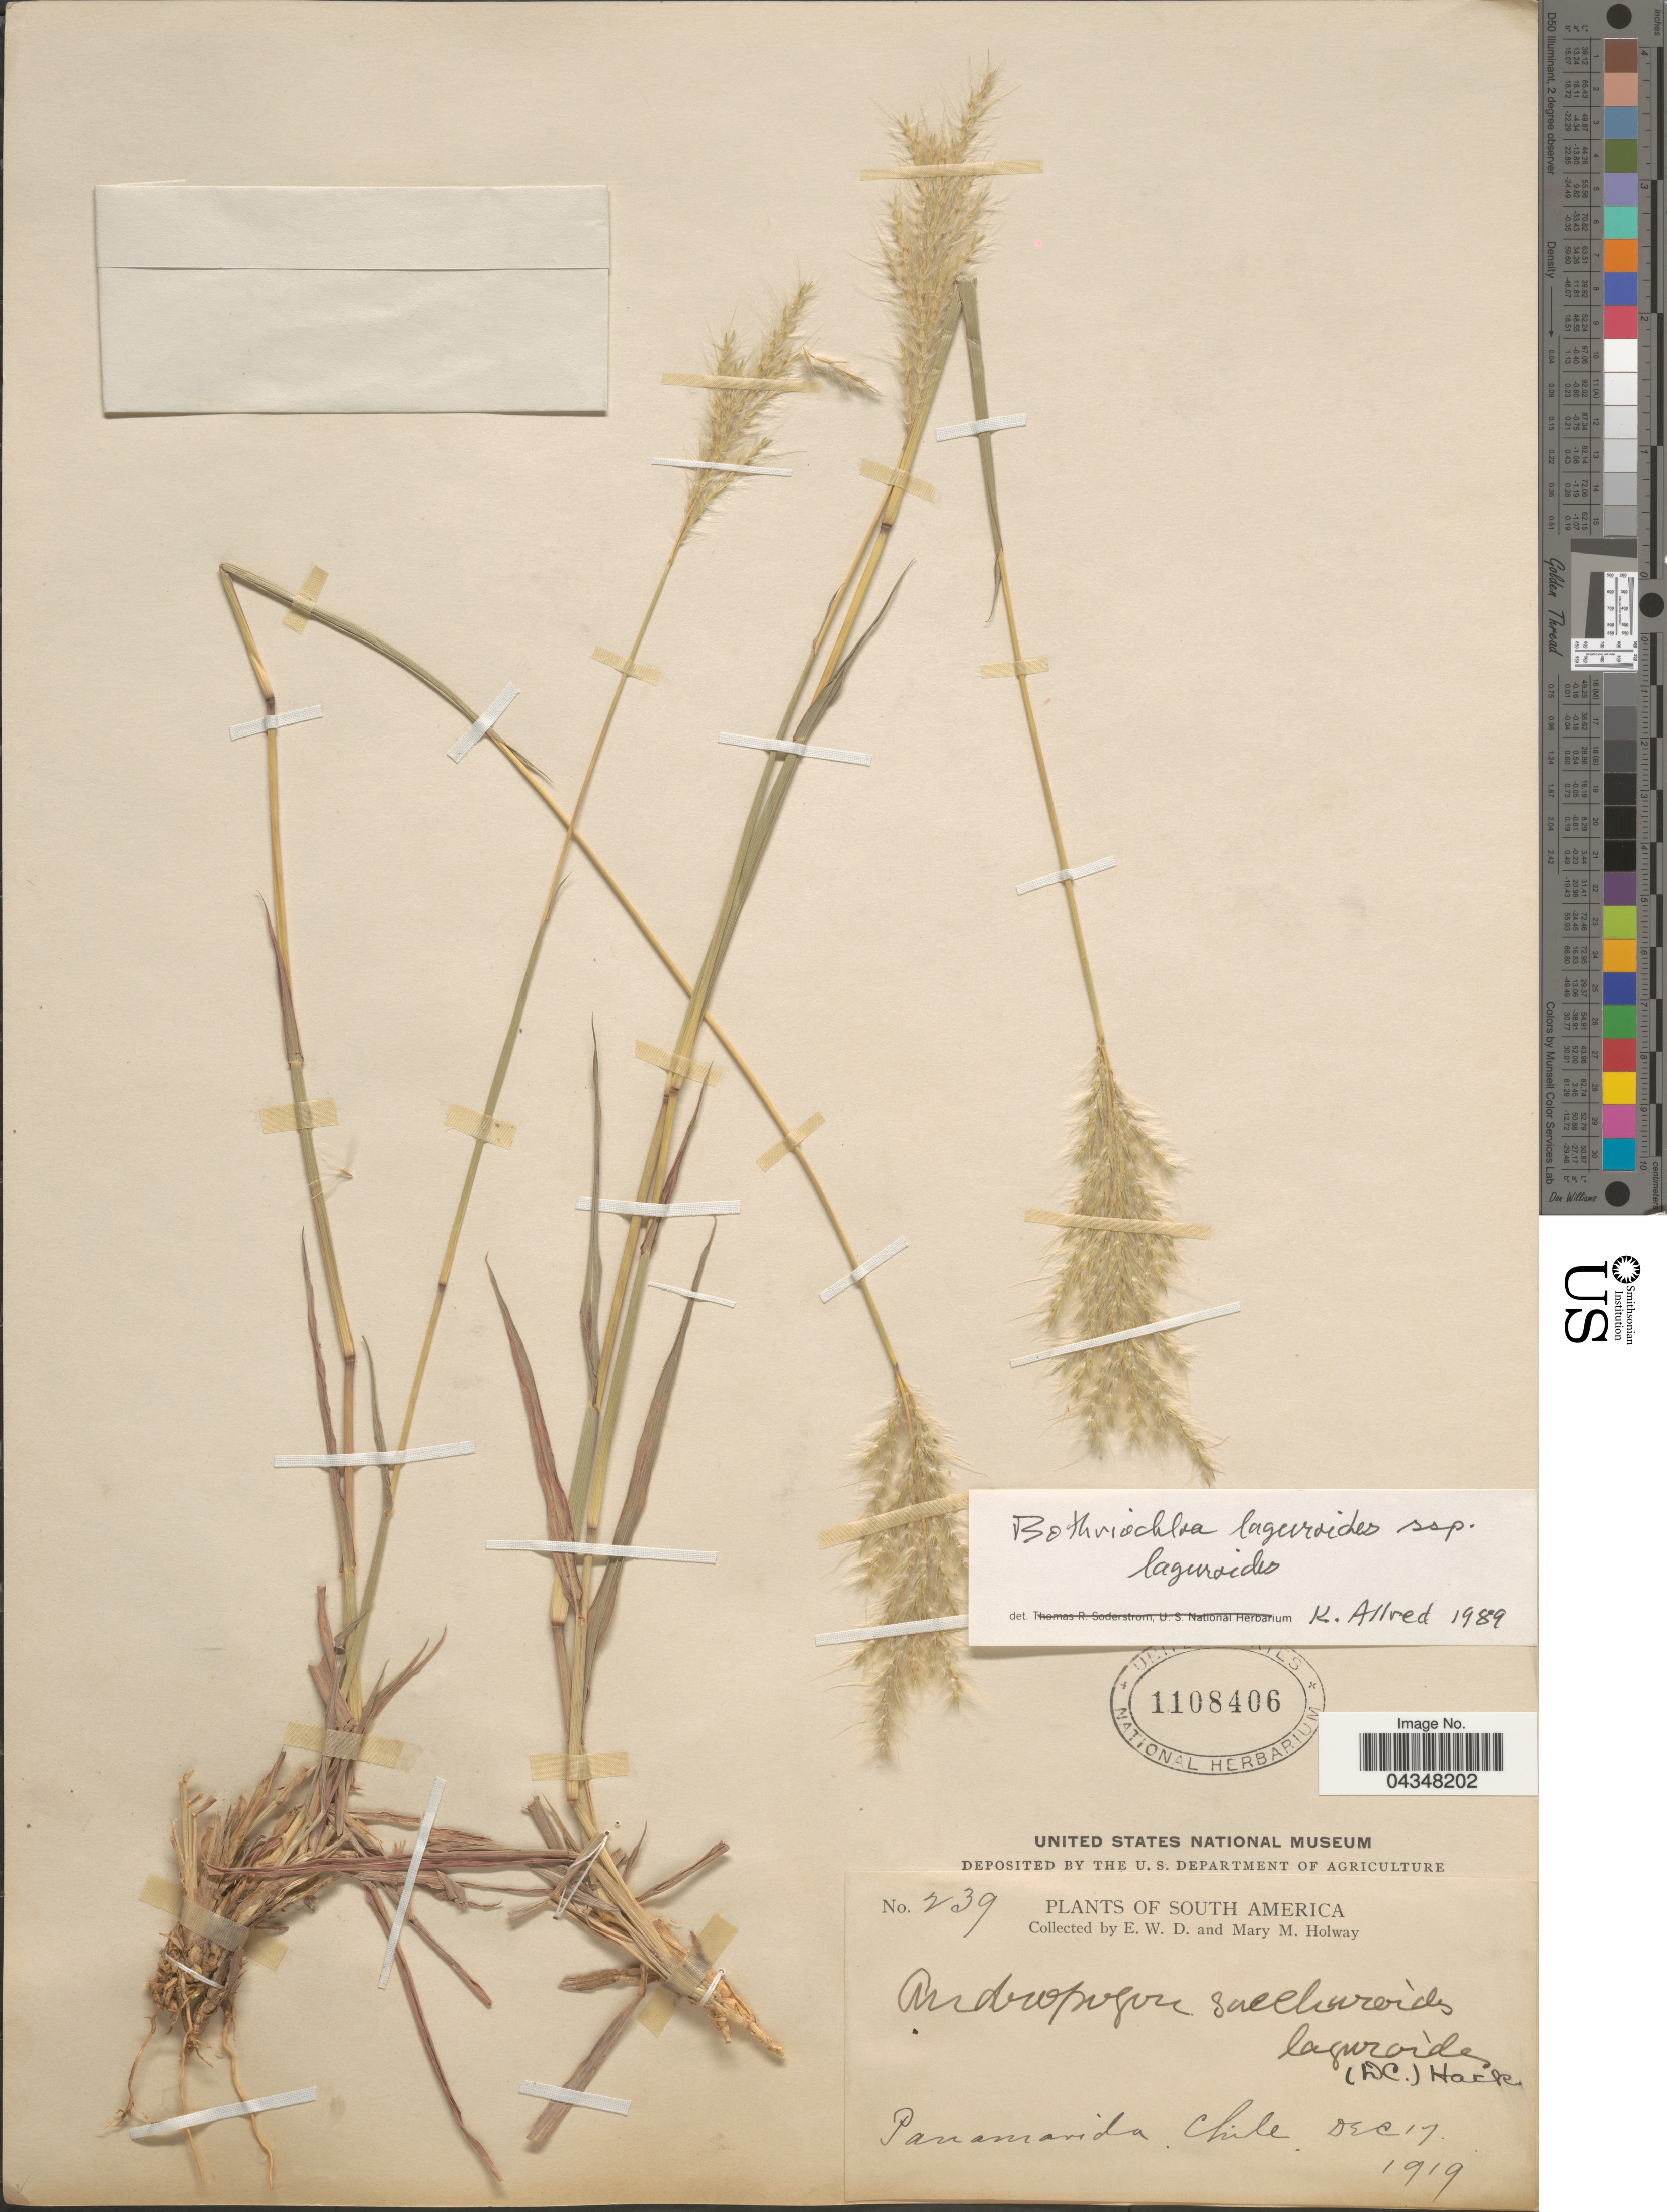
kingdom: Plantae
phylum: Tracheophyta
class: Liliopsida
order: Poales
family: Poaceae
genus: Bothriochloa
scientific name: Bothriochloa laguroides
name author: (DC.) Herter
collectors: E. W. D. Holway & M. M. Holway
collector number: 239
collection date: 1919-12-17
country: Chile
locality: Panamarida.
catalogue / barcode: US 1108406